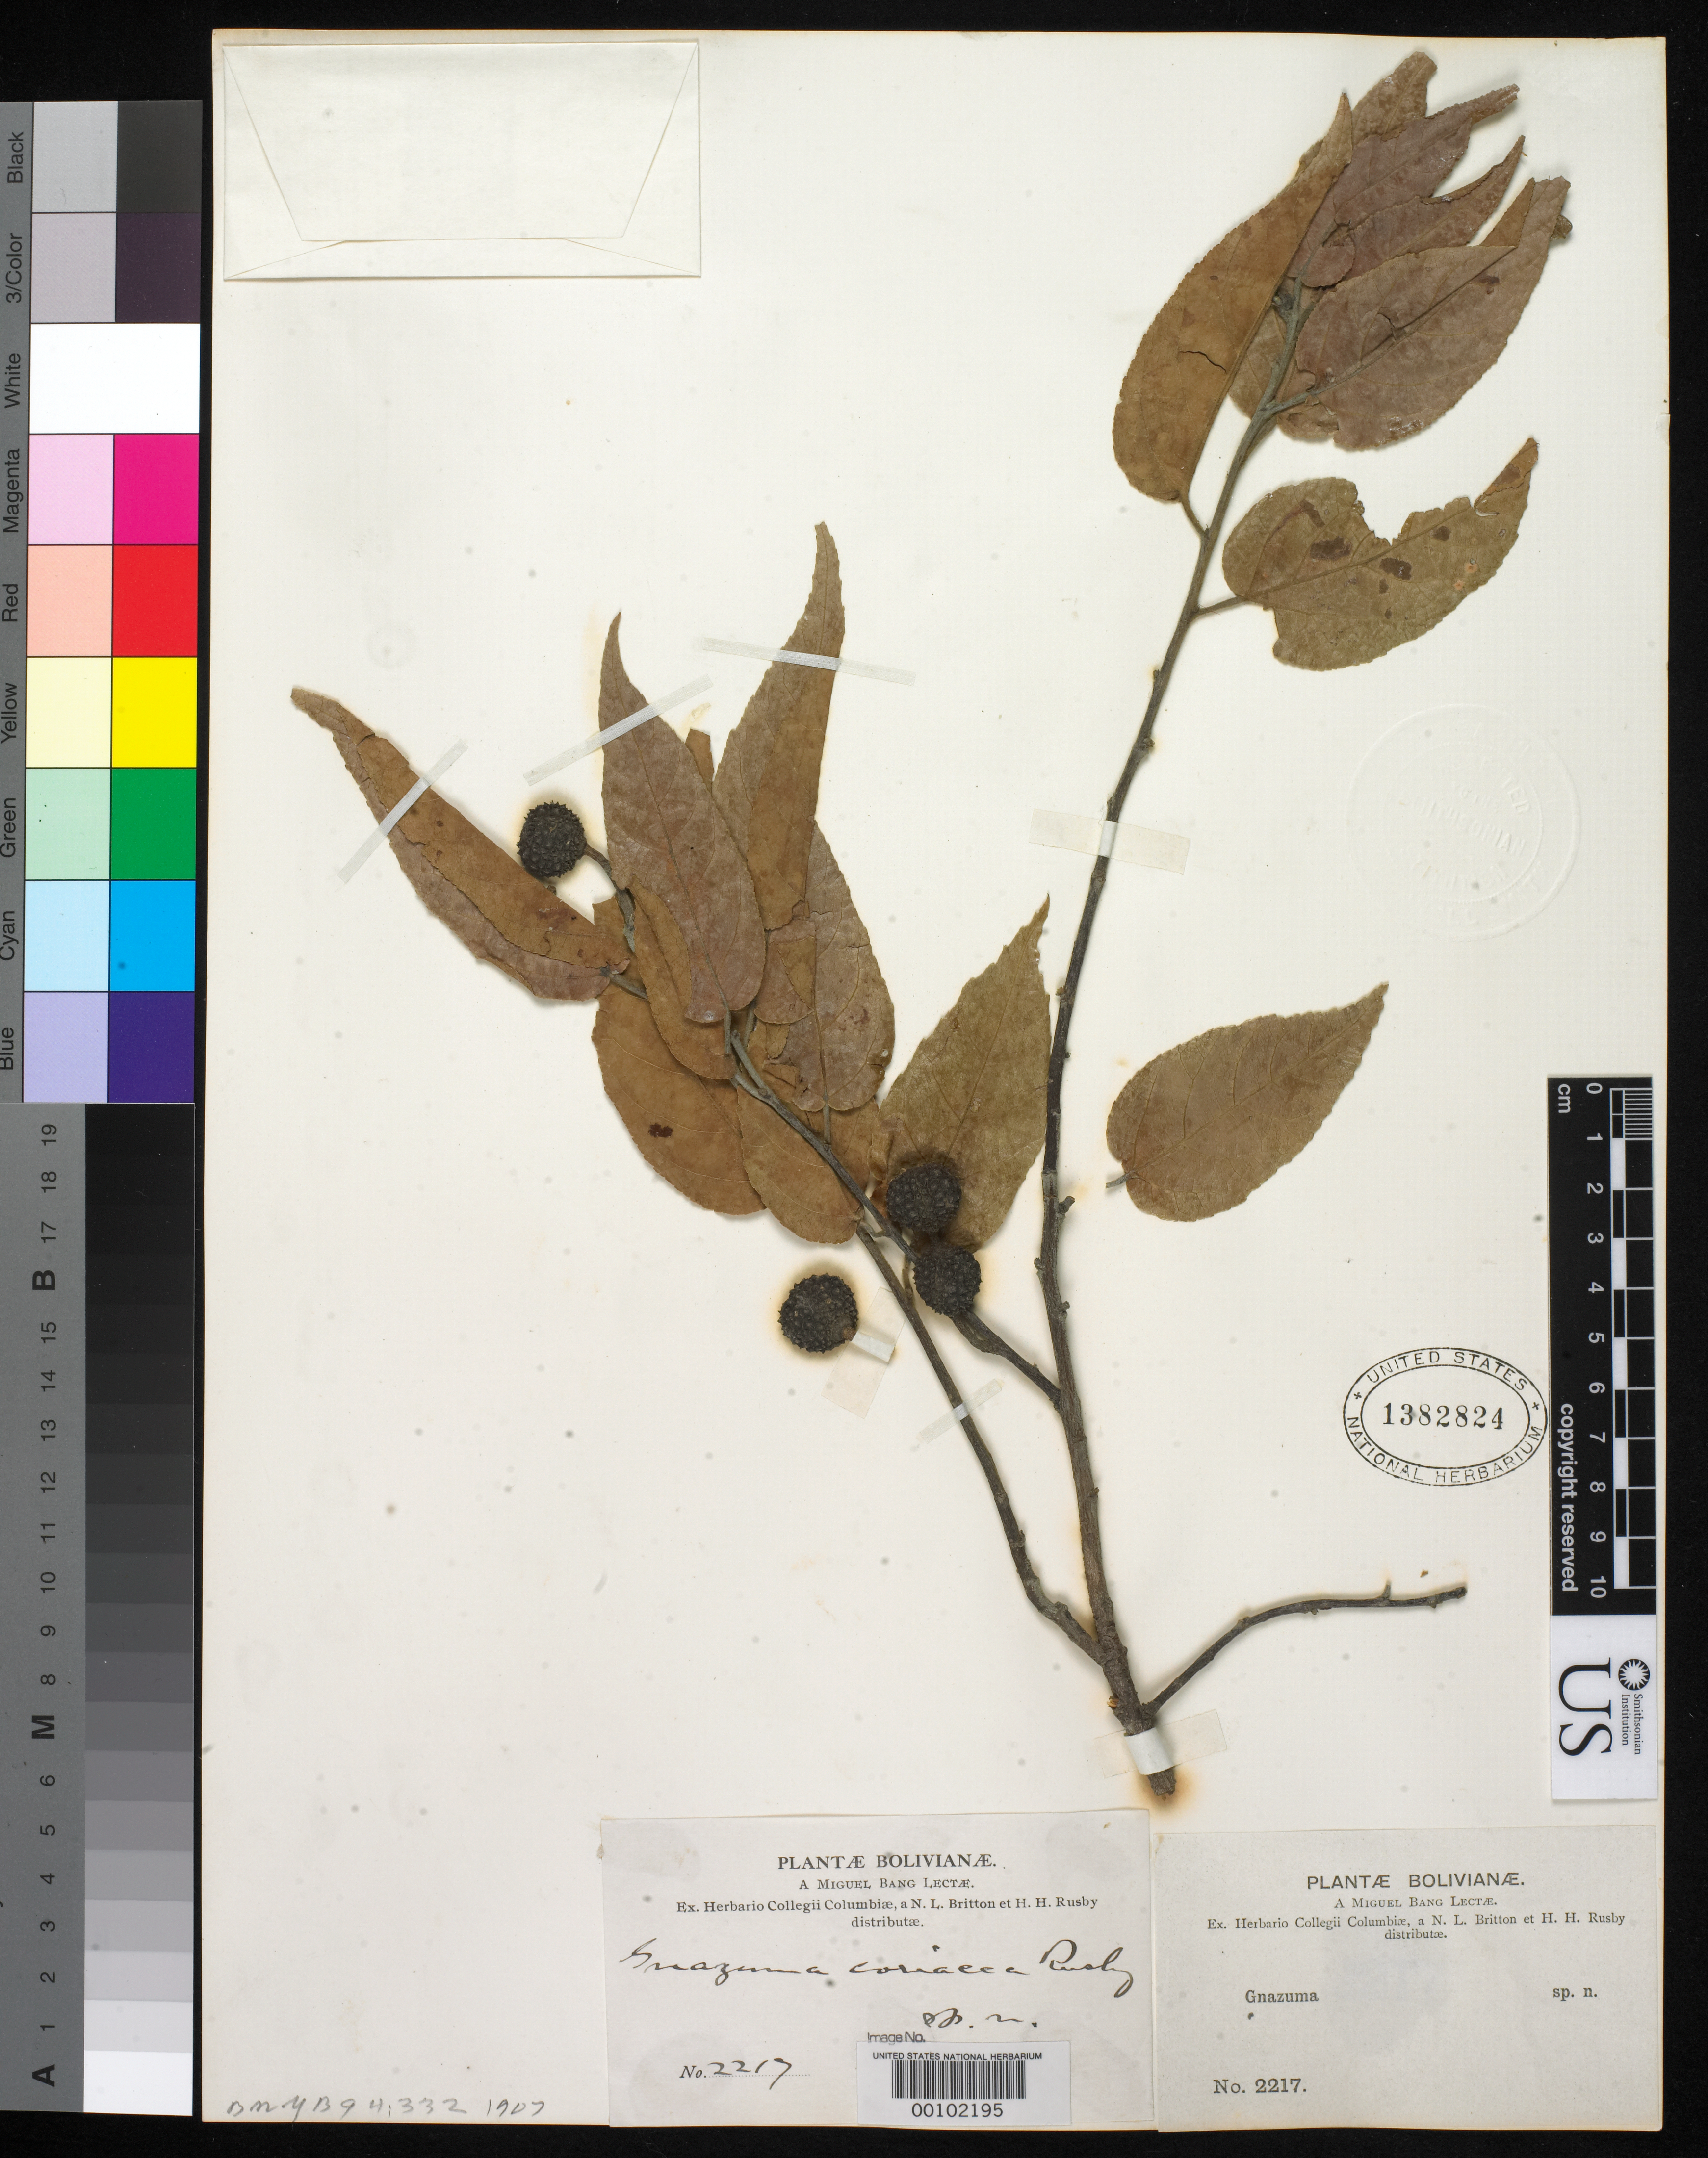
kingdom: Plantae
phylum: Tracheophyta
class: Magnoliopsida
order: Malvales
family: Malvaceae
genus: Guazuma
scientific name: Guazuma coriacea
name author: Rusby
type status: Isotype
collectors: M. Bang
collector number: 2217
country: Bolivia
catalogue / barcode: US 1382824